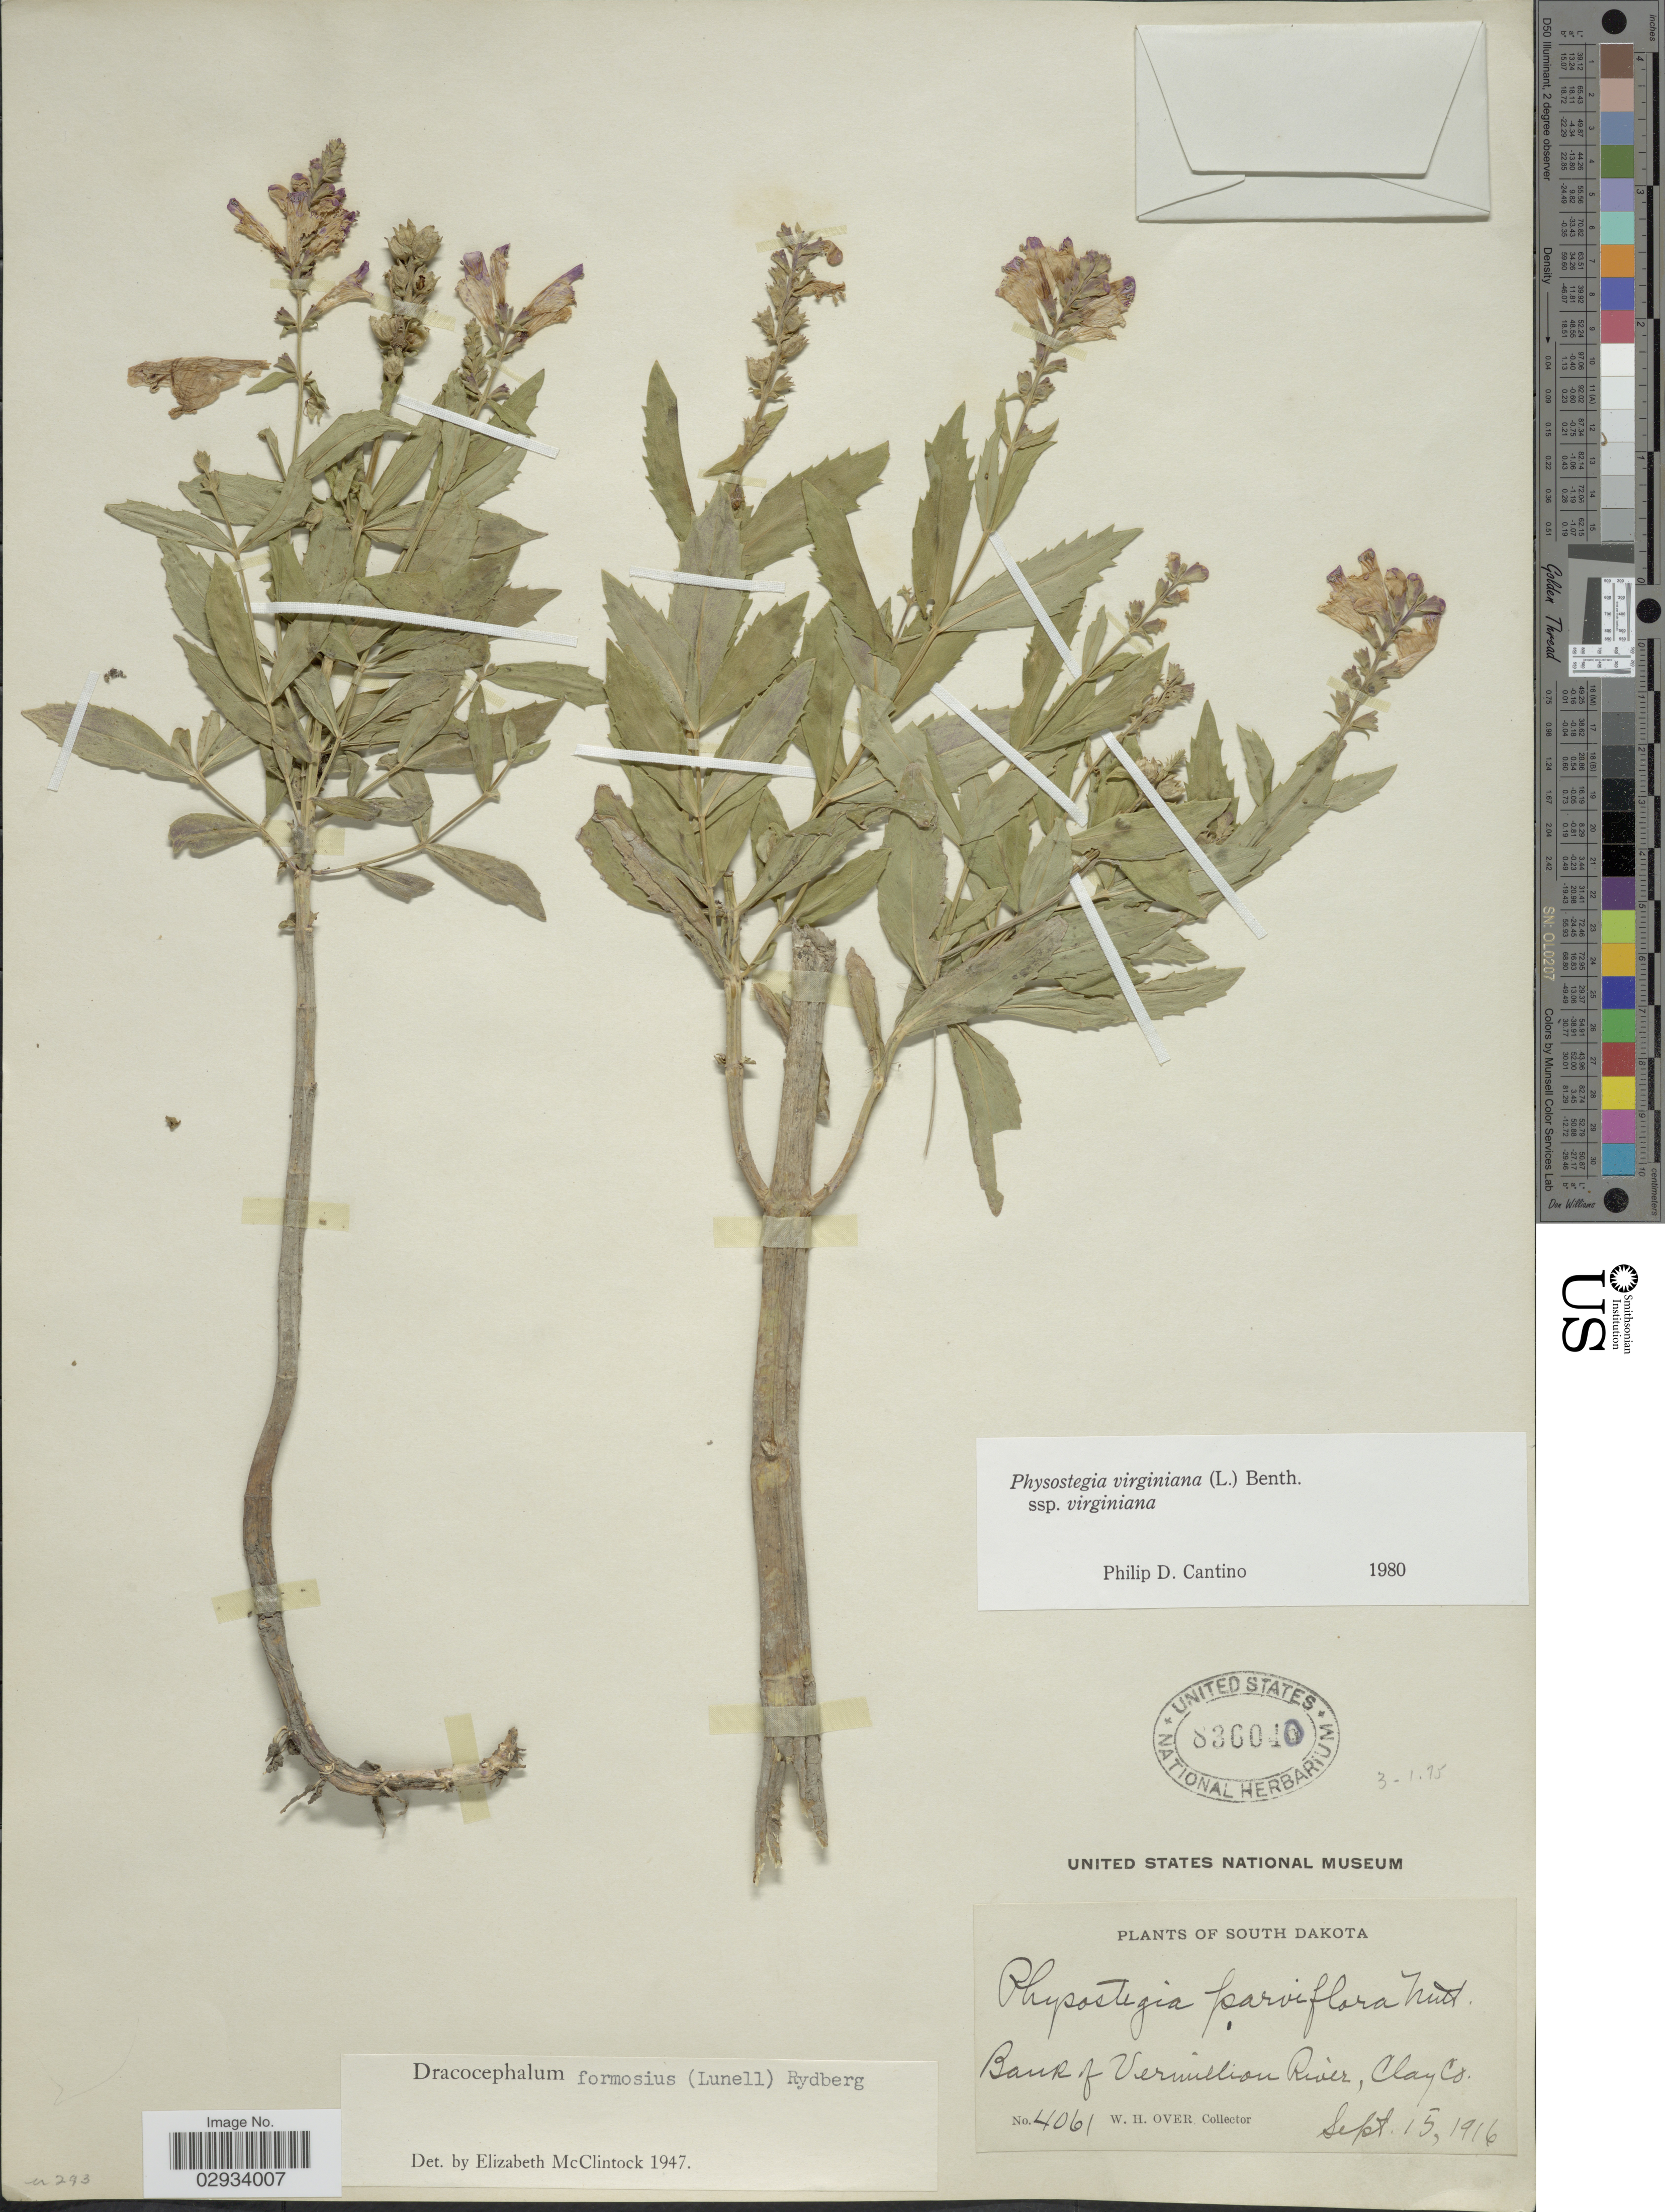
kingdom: Plantae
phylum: Tracheophyta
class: Magnoliopsida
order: Lamiales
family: Lamiaceae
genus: Physostegia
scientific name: Physostegia virginiana subsp. virginiana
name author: (L.) Benth.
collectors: W. Over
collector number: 4061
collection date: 1916-09-15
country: United States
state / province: South Dakota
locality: South Dakota, Bank of Vermillion River, Clay Co.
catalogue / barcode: US 836040